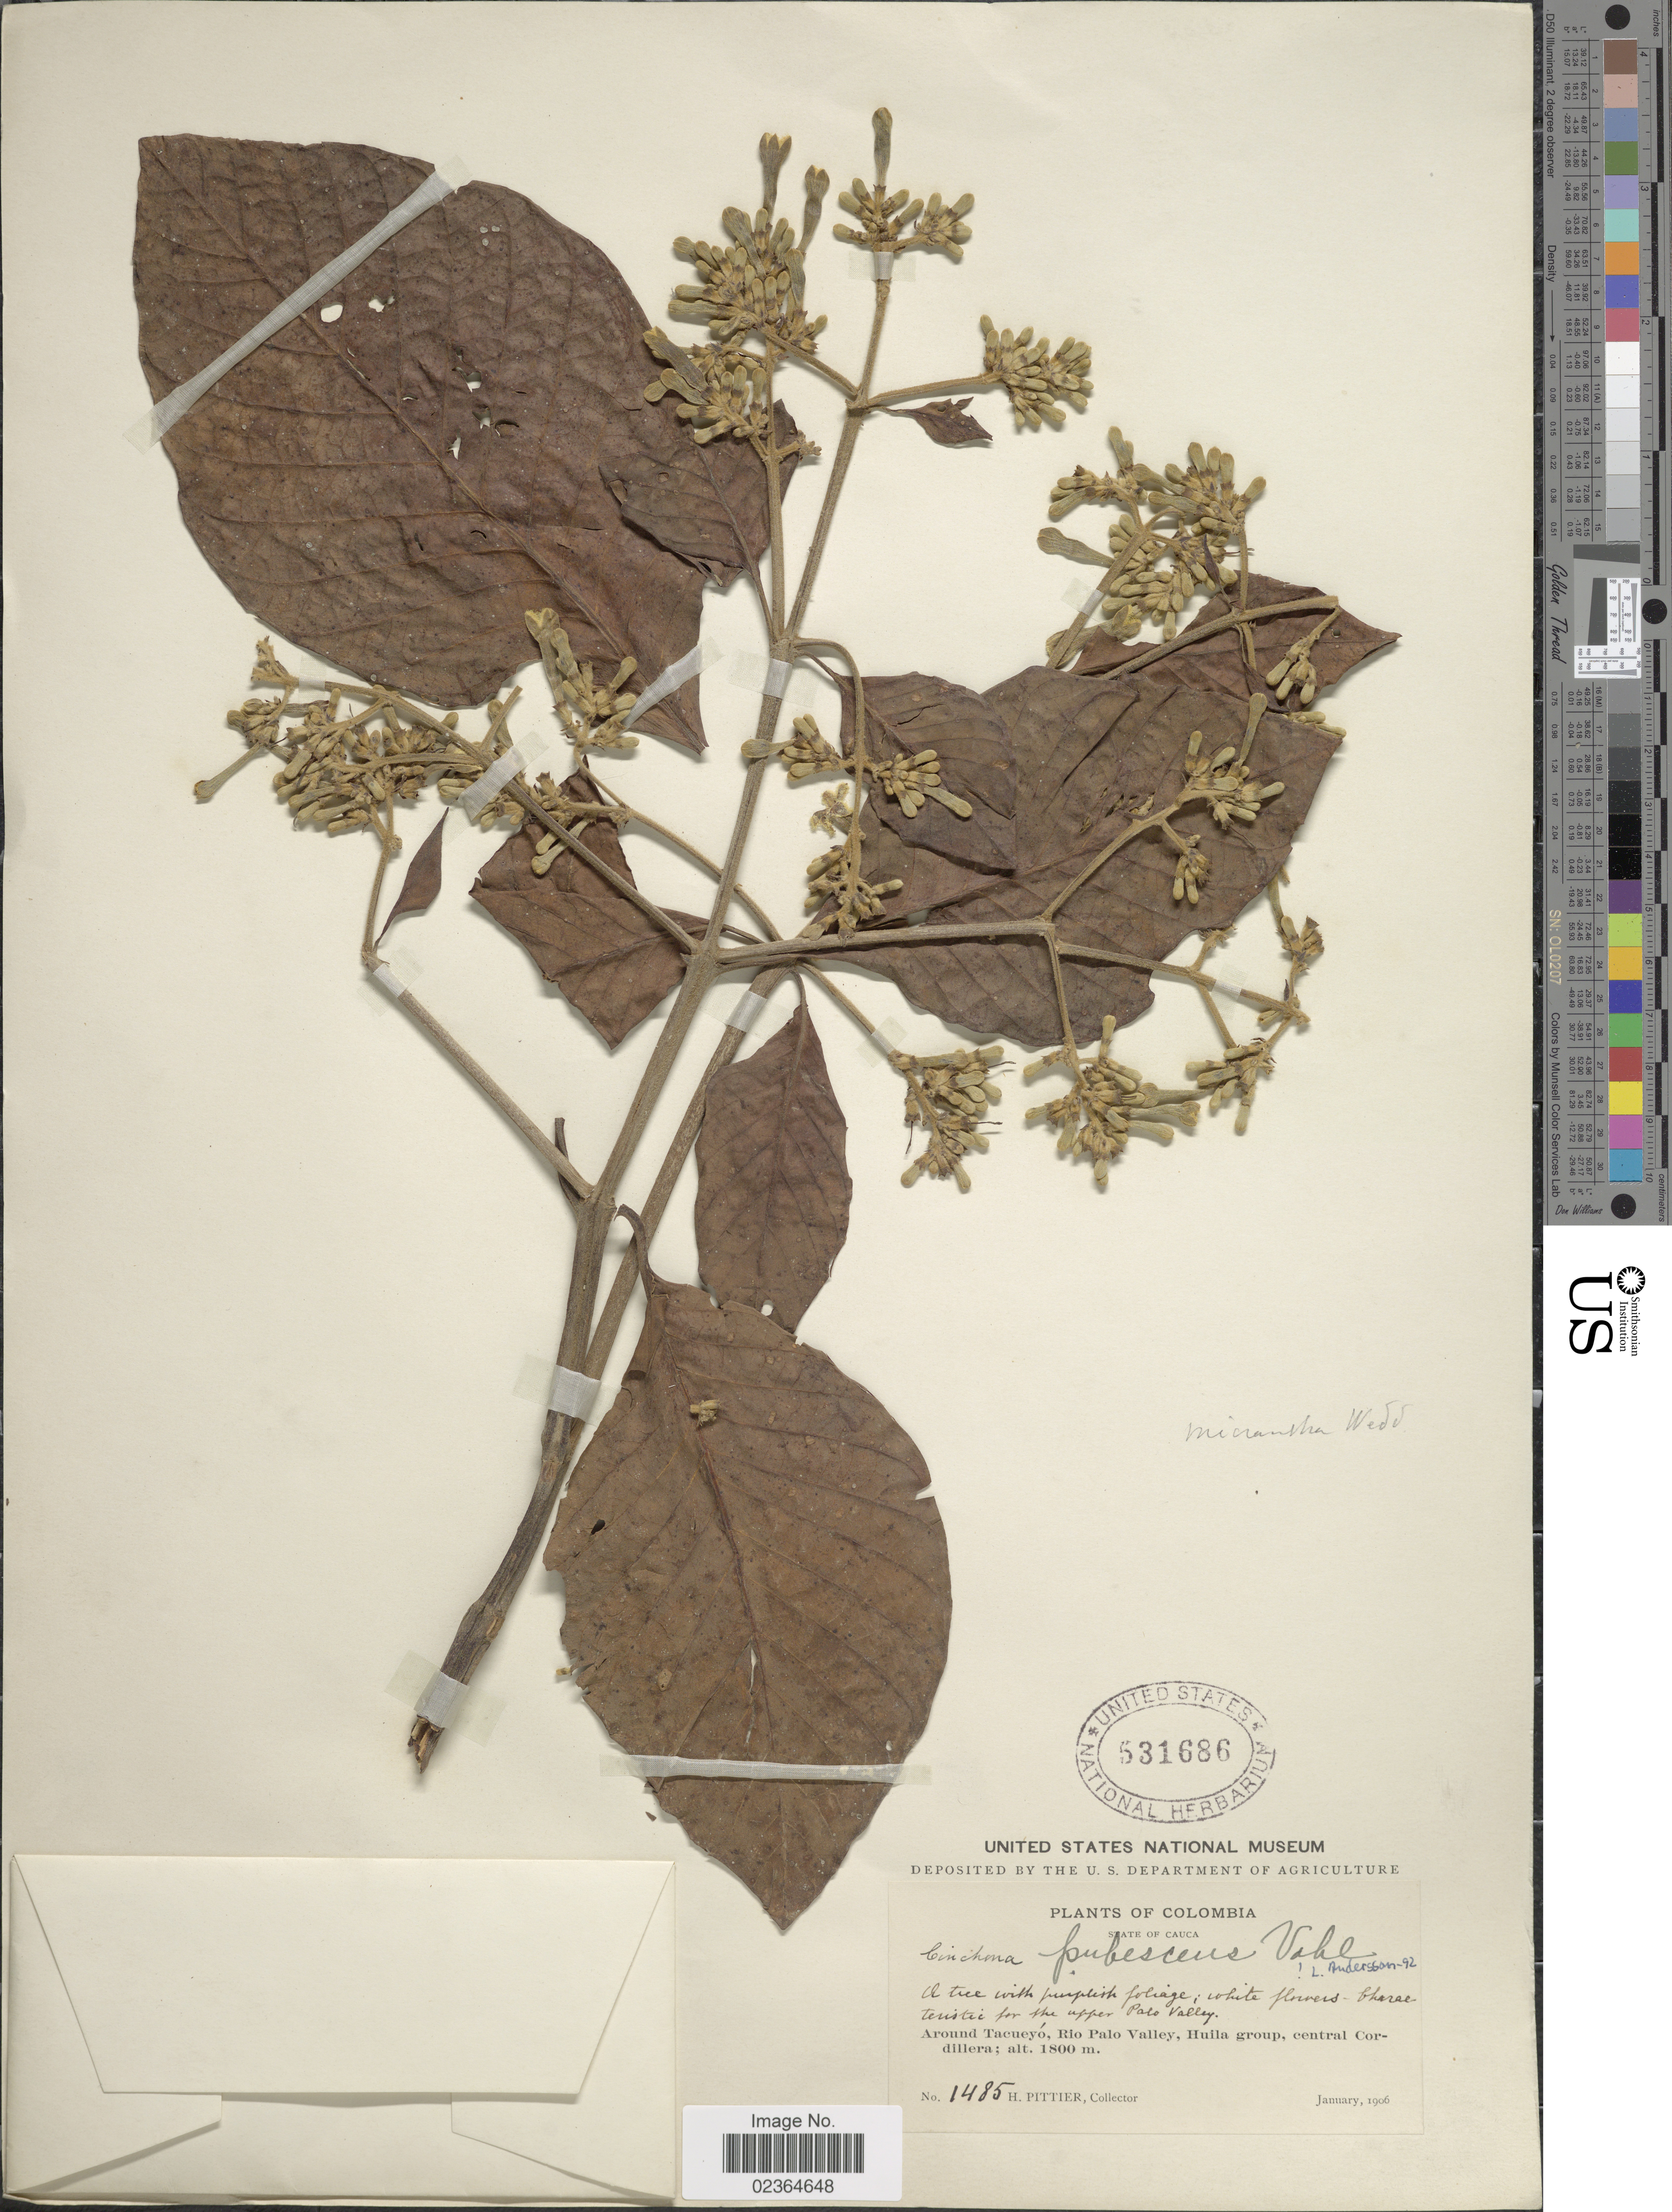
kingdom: Plantae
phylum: Tracheophyta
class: Magnoliopsida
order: Gentianales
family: Rubiaceae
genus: Cinchona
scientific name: Cinchona pubescens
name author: Vahl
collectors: H. F. Pittier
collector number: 1485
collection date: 1906-01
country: Colombia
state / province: Cauca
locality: Around Tacueyó, Rio Palo Valley, Huila group, central Cordillera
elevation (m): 1800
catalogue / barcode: US 531686